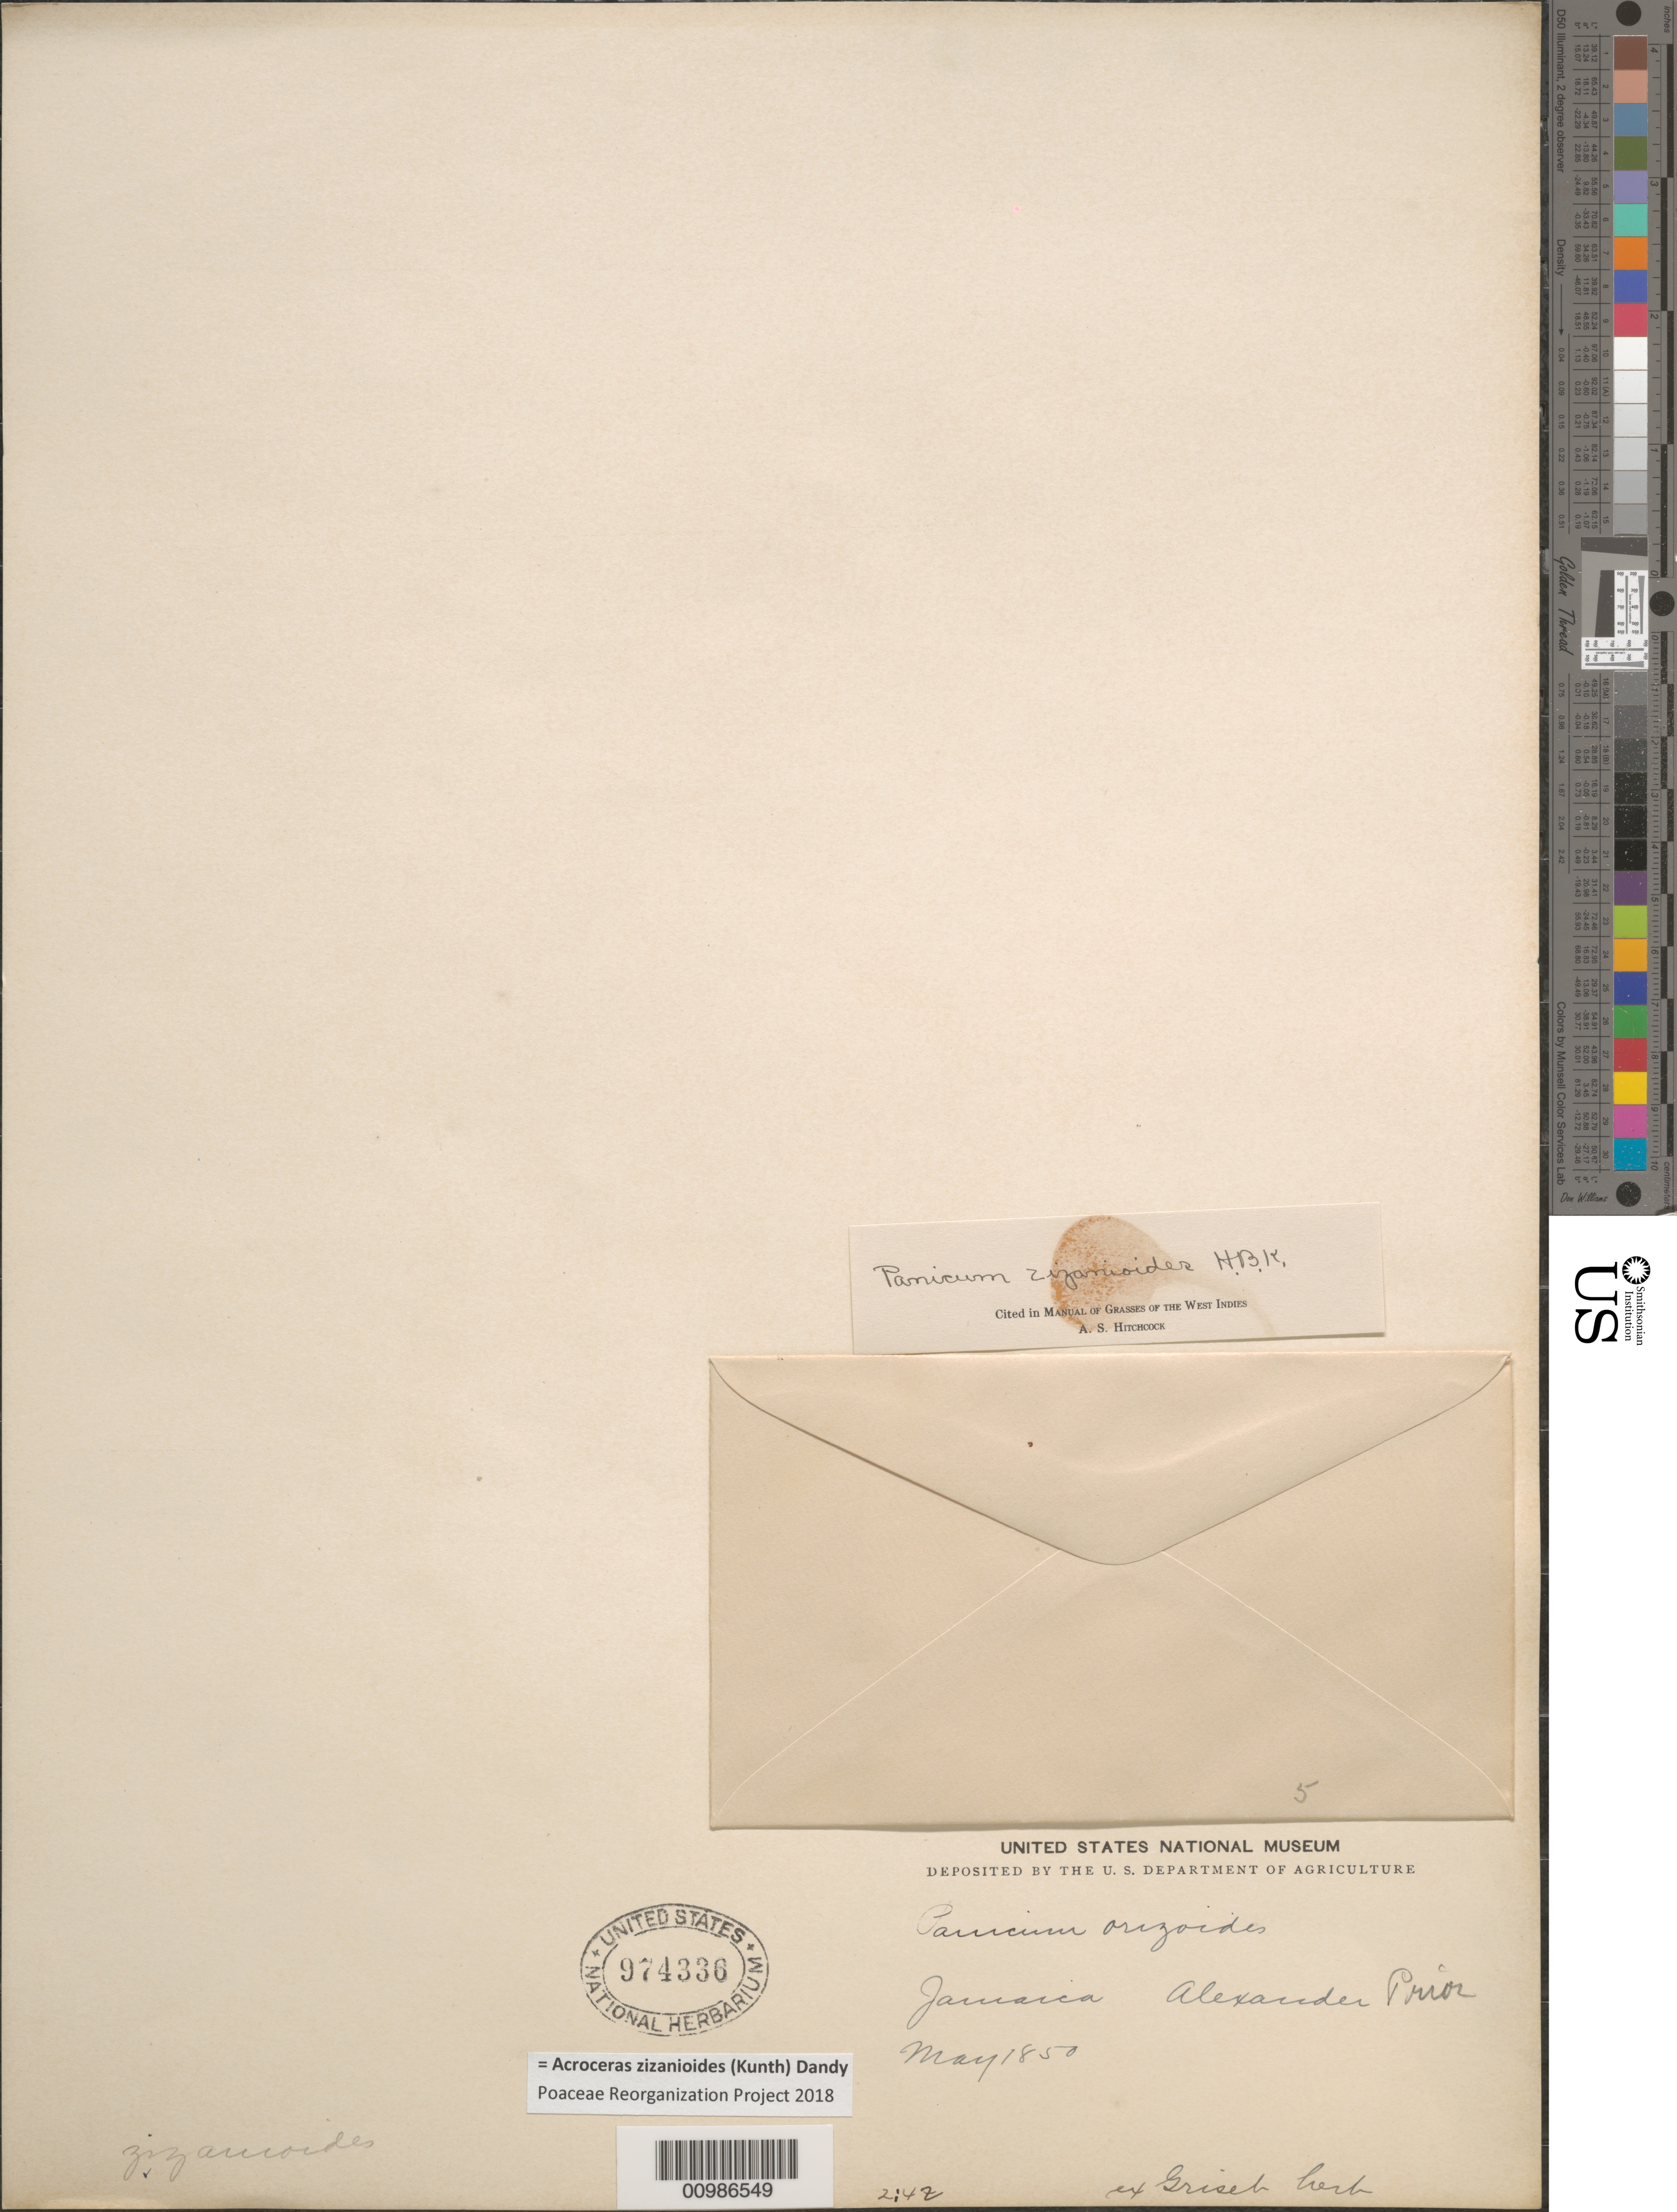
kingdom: Plantae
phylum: Tracheophyta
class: Liliopsida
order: Poales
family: Poaceae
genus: Acroceras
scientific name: Acroceras zizanioides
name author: (Kunth) Dandy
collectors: R. C. Alexander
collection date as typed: May 1850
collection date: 1850-05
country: Jamaica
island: Jamaica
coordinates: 0 N, 0 E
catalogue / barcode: US 974336